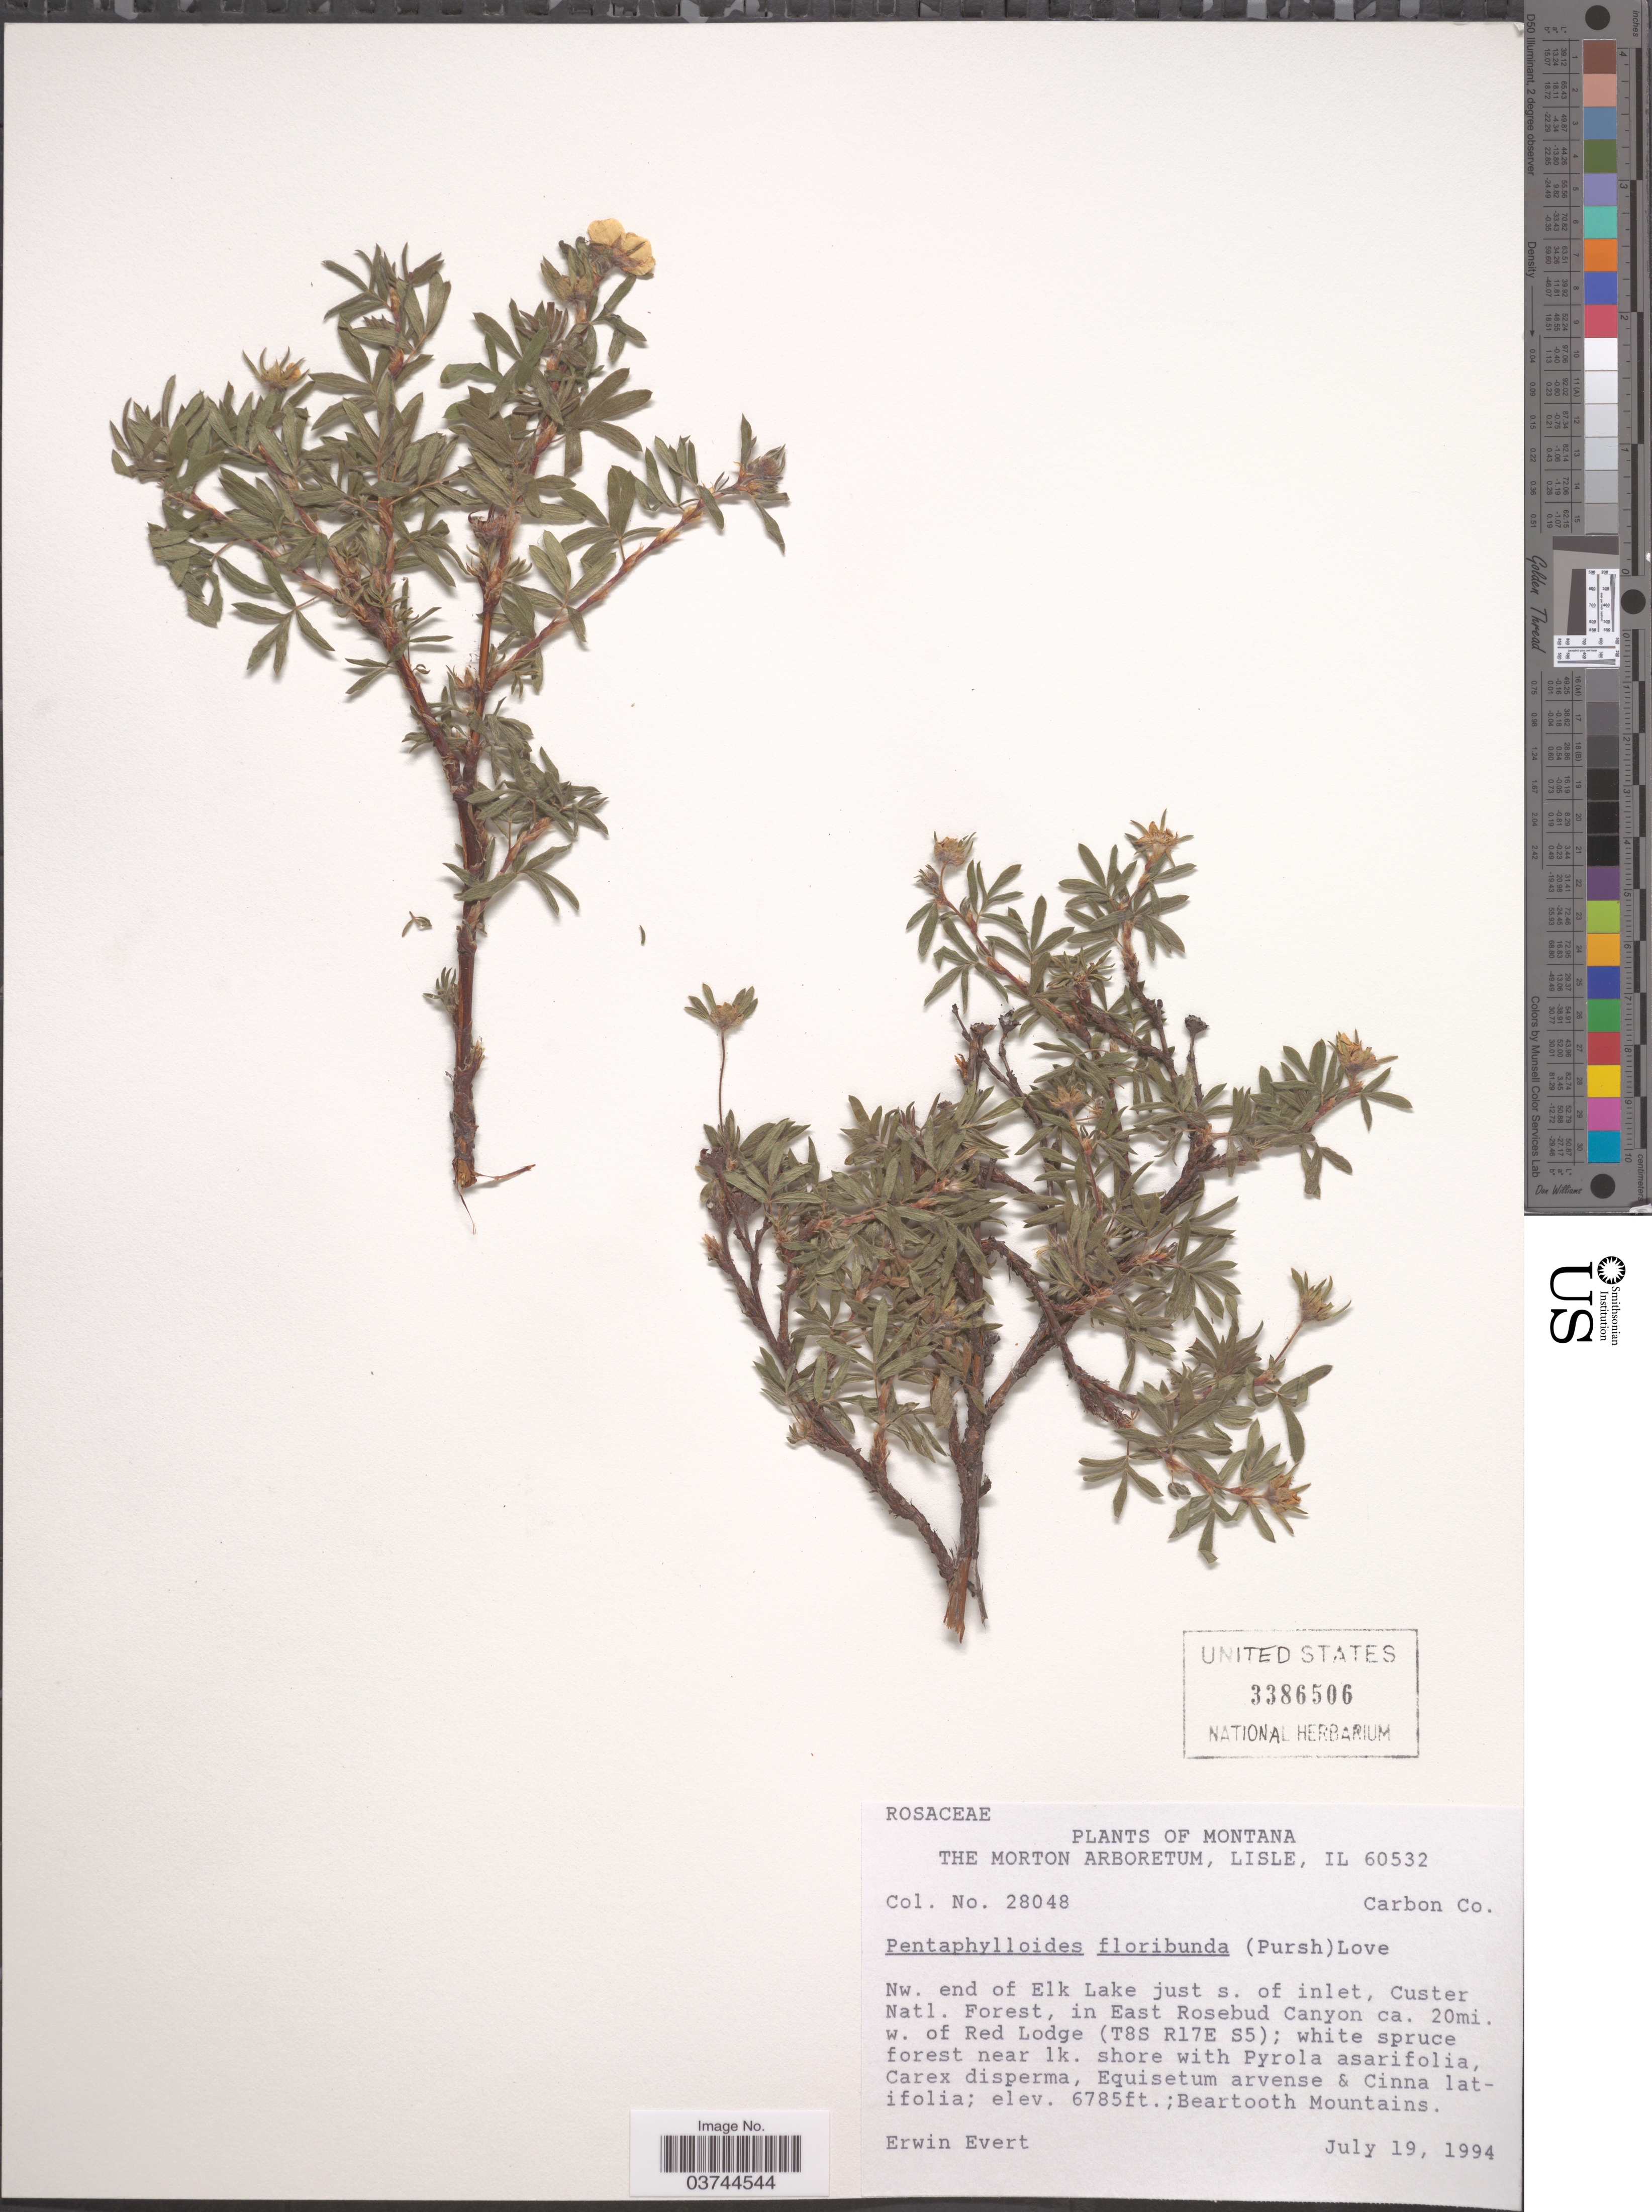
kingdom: Plantae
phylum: Tracheophyta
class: Magnoliopsida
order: Rosales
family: Rosaceae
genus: Dasiphora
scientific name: Dasiphora fruticosa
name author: (L.) Rydb.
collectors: E. Evert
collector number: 28048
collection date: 1994-07-19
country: United States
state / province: Montana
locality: Carbon Co. Nw. end of Elk Lake just s. of inlet, Custer Natl. Forest, in East Rosebud Canyon ca. 20mi. w. of Red Lodge (T8S R17E S5); Beartooth Mountains.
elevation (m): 2068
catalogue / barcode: US 3386506